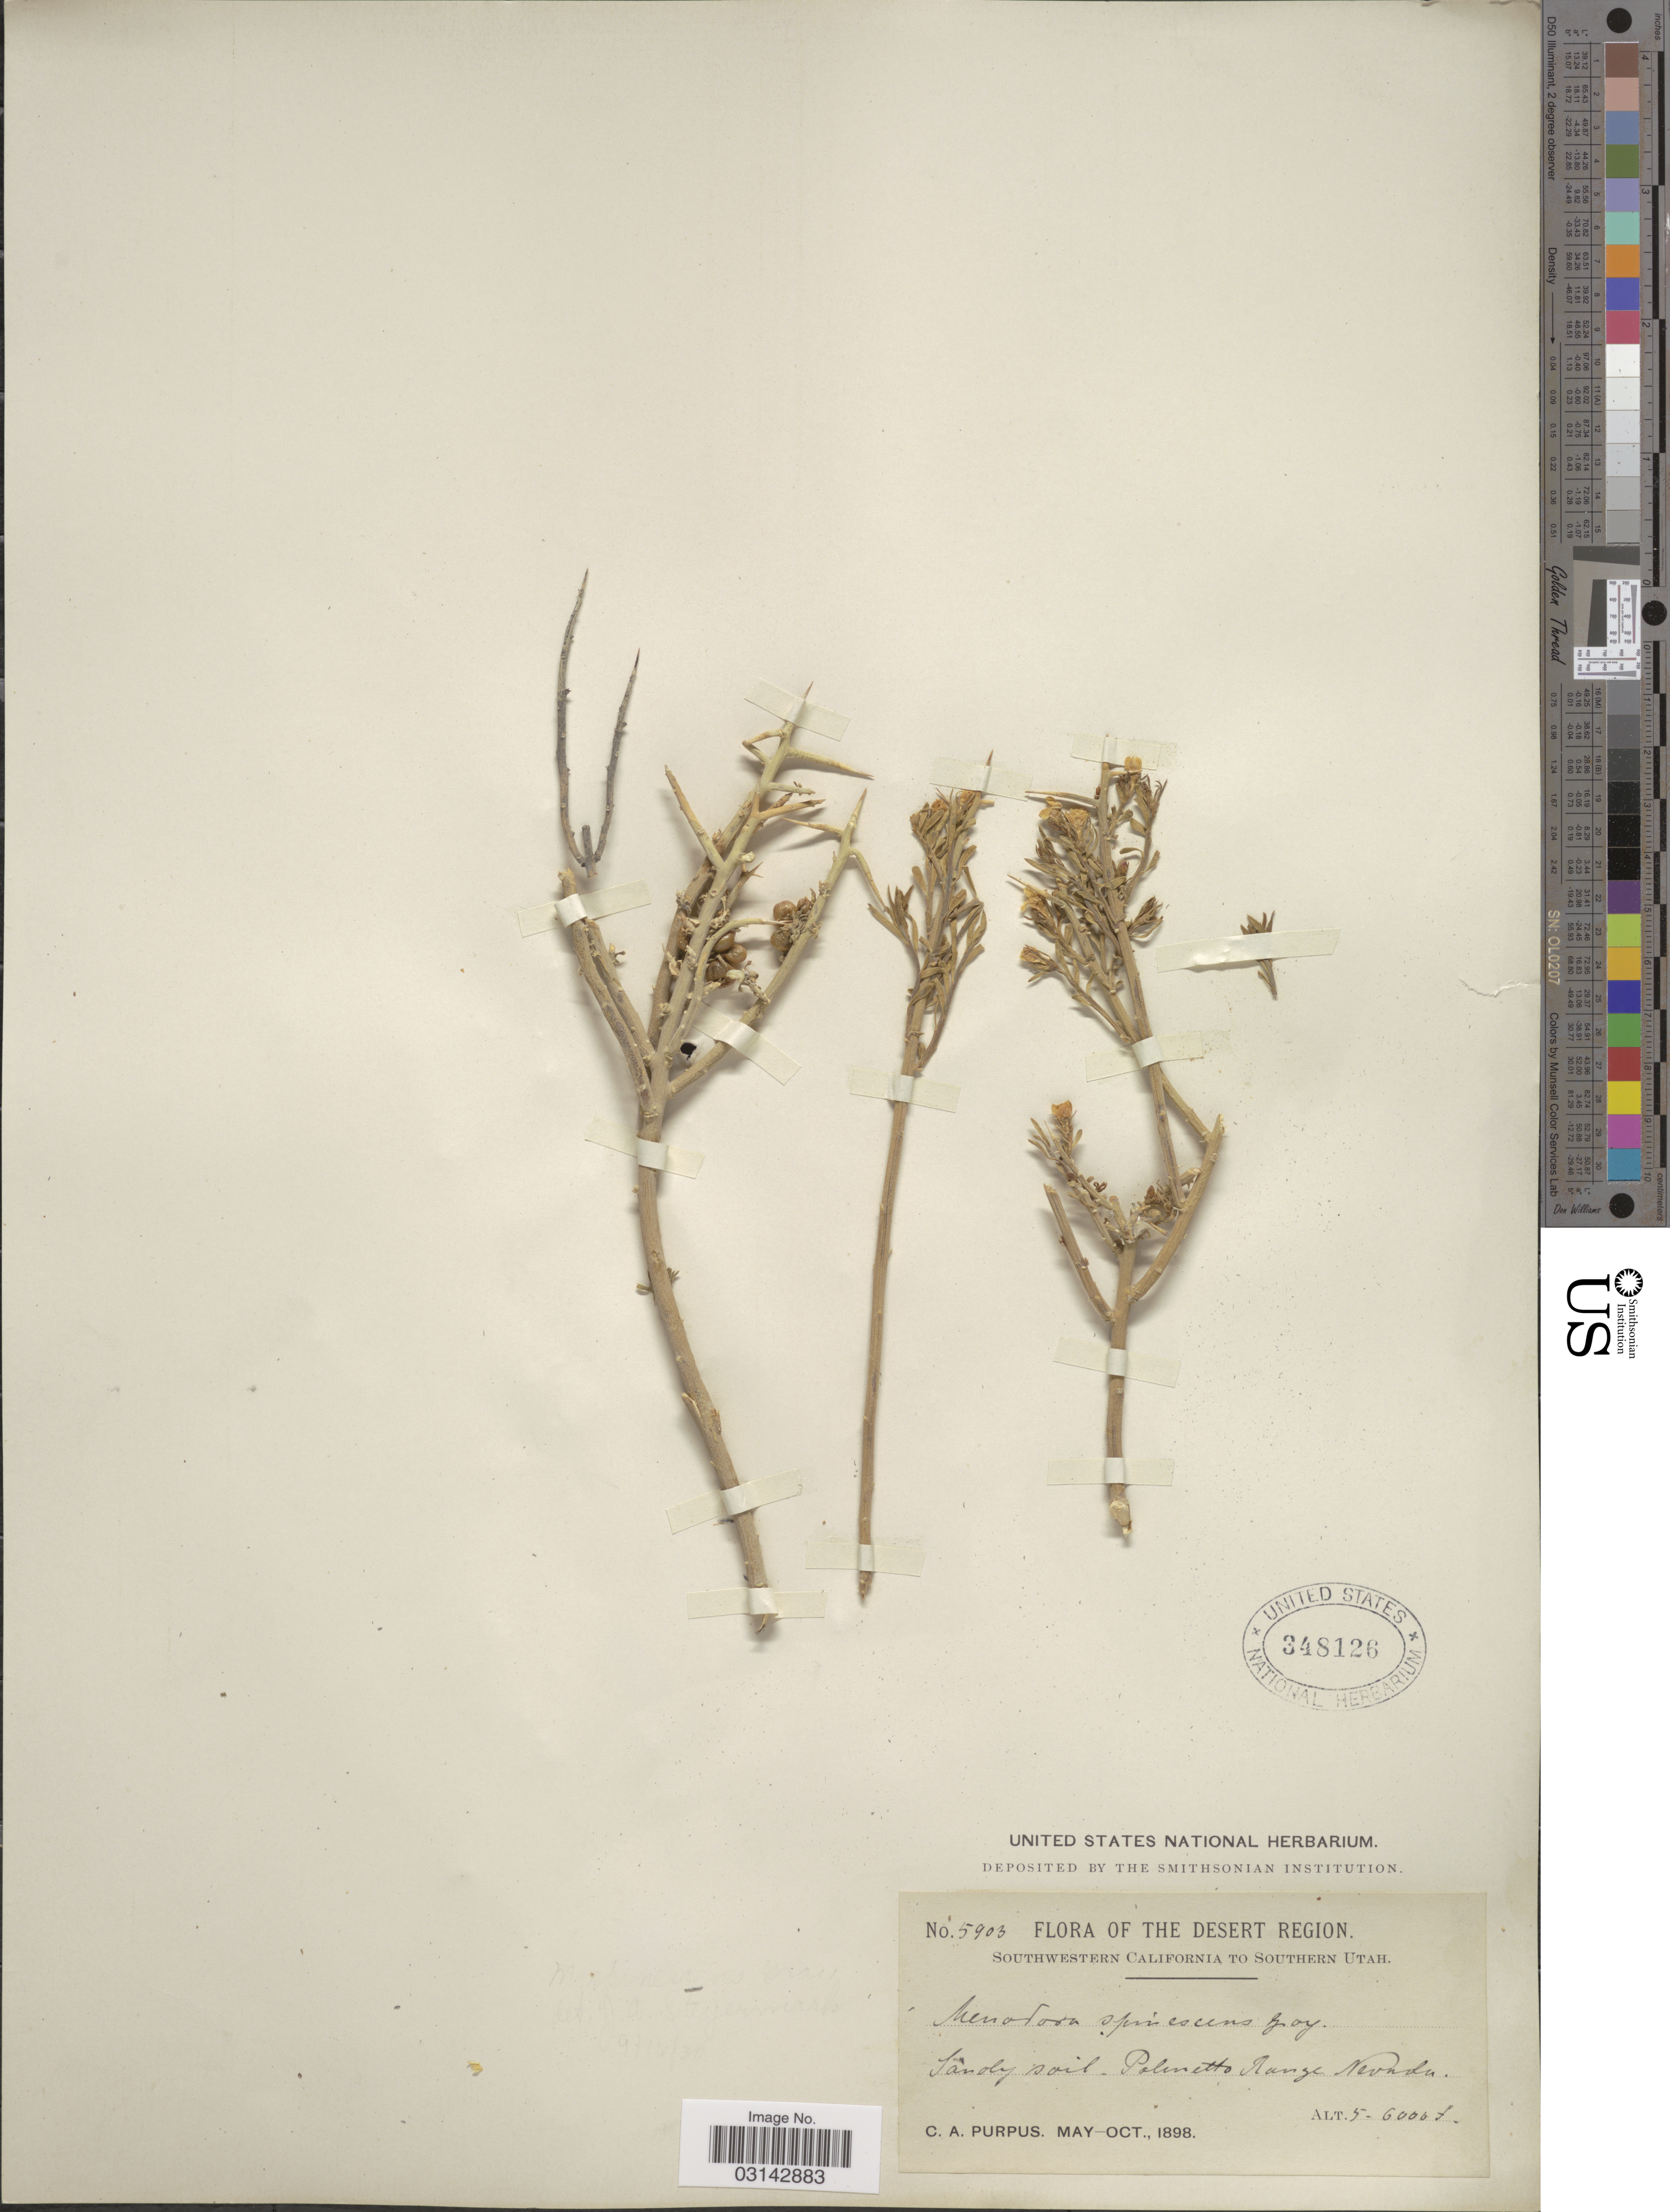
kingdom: Plantae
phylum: Tracheophyta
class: Magnoliopsida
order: Lamiales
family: Oleaceae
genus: Menodora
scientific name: Menodora spinescens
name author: A. Gray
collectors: C. A. Purpus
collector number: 5903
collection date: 1898-05/1898-10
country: United States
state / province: Nevada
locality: Desert Region. Polinetto Range.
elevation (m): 1524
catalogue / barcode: US 348126